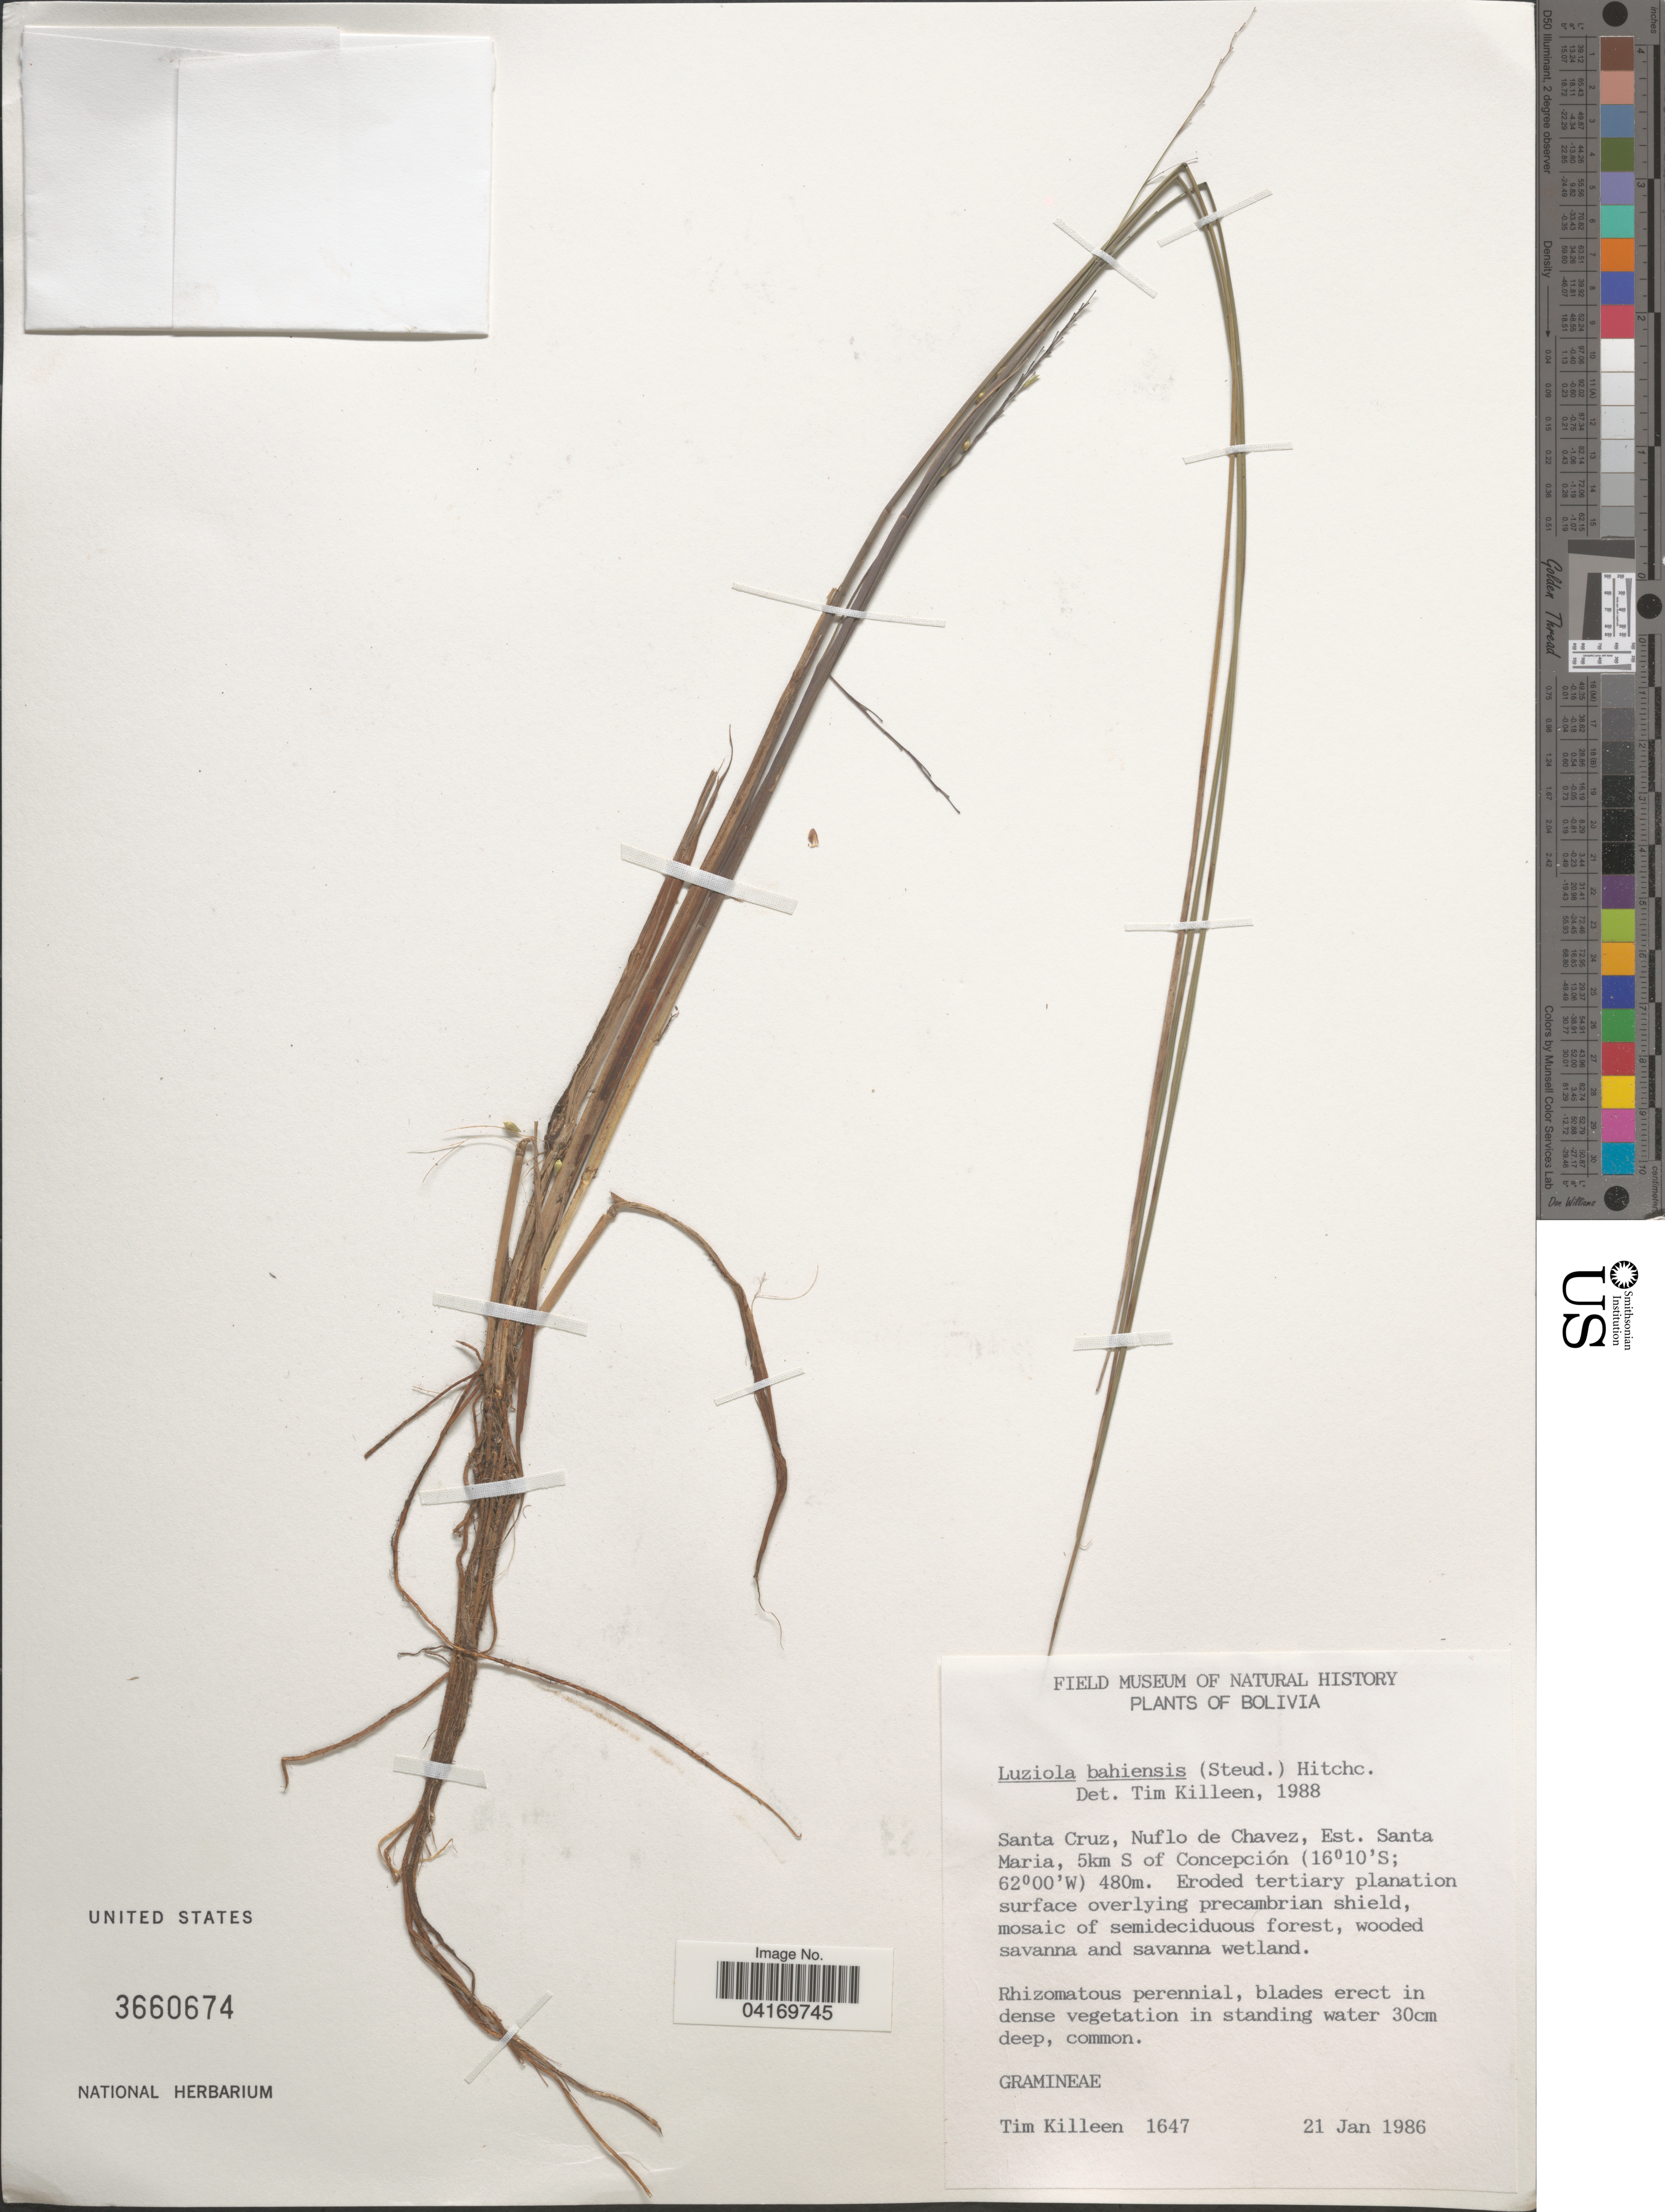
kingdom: Plantae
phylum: Tracheophyta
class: Liliopsida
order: Poales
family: Poaceae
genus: Luziola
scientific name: Luziola bahiensis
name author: (Steud.) Hitchc.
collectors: T. J. Killeen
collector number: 1647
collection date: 1986-01-21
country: Bolivia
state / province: Santa Cruz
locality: Nuflo de Chavez, Est. Santa Maria, 5km S of Concepción.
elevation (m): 480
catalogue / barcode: US 3660674